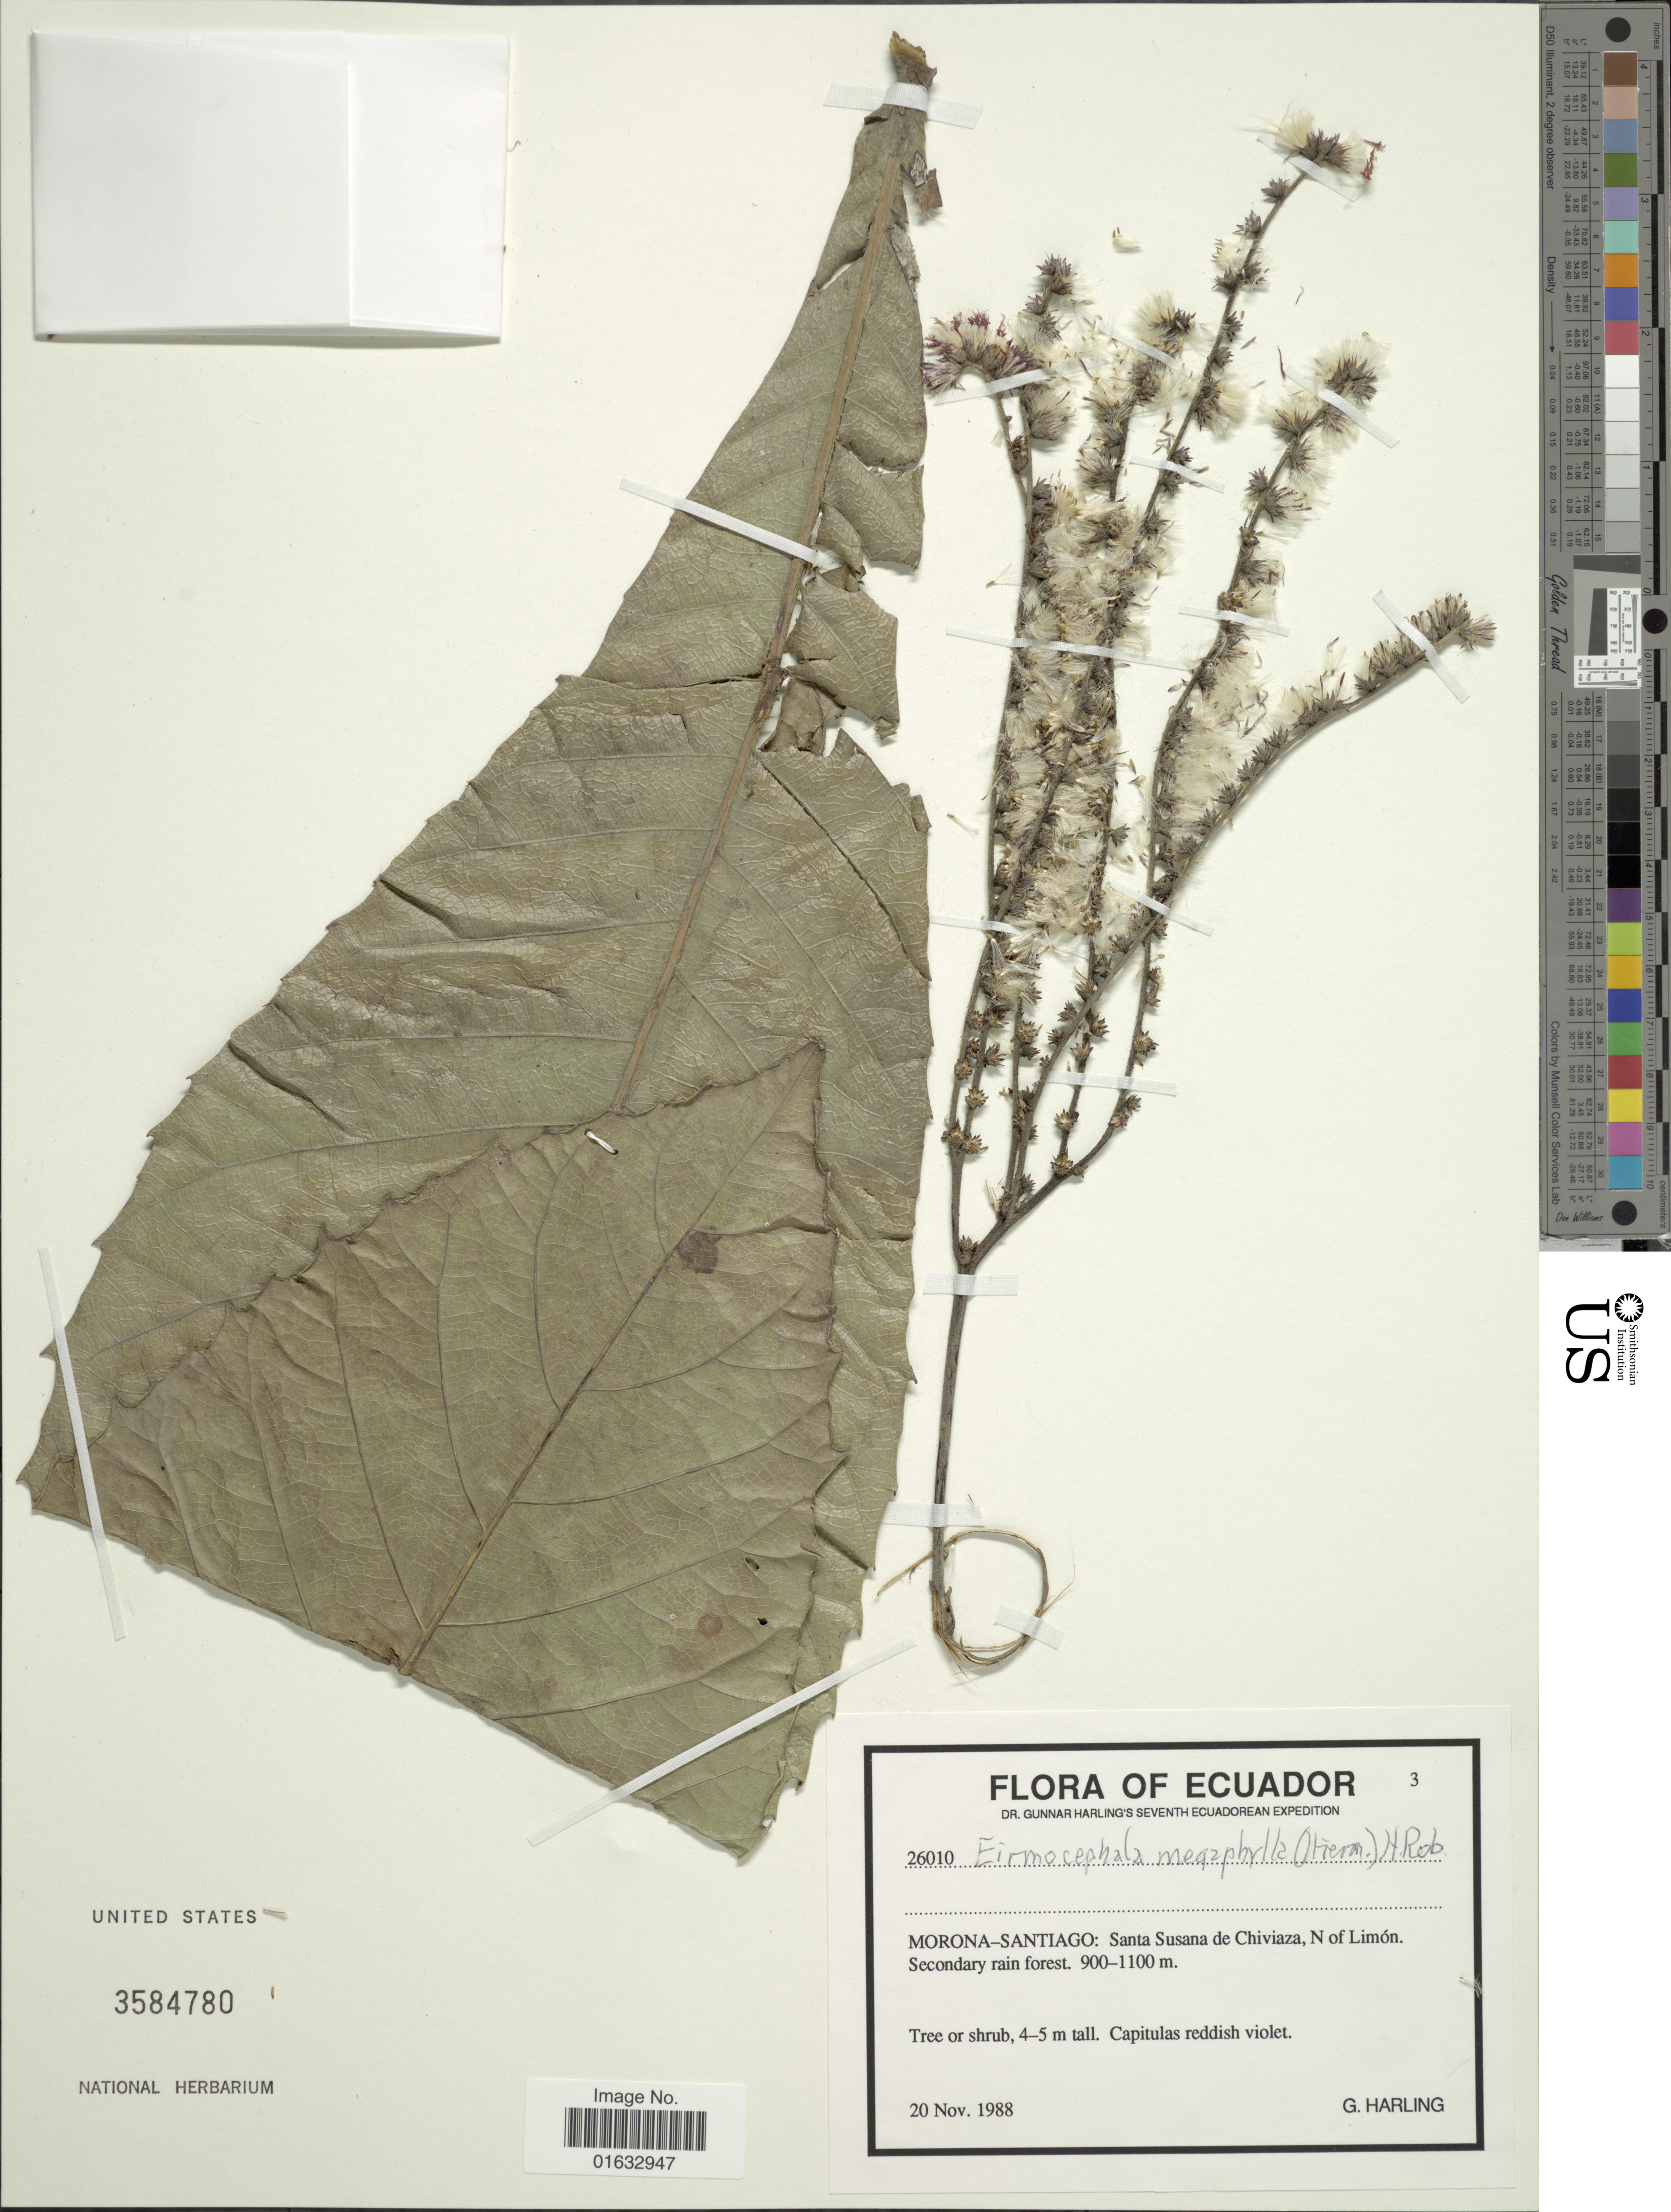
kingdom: Plantae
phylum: Tracheophyta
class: Magnoliopsida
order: Asterales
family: Asteraceae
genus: Eirmocephala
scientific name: Eirmocephala megaphylla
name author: (Hieron.) H. Rob.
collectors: G. Harling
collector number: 26010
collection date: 1988-11-20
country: Ecuador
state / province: Morona-Santiago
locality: Santa Susana de Chiviaza, N of Limon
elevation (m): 900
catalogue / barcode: US 3584780